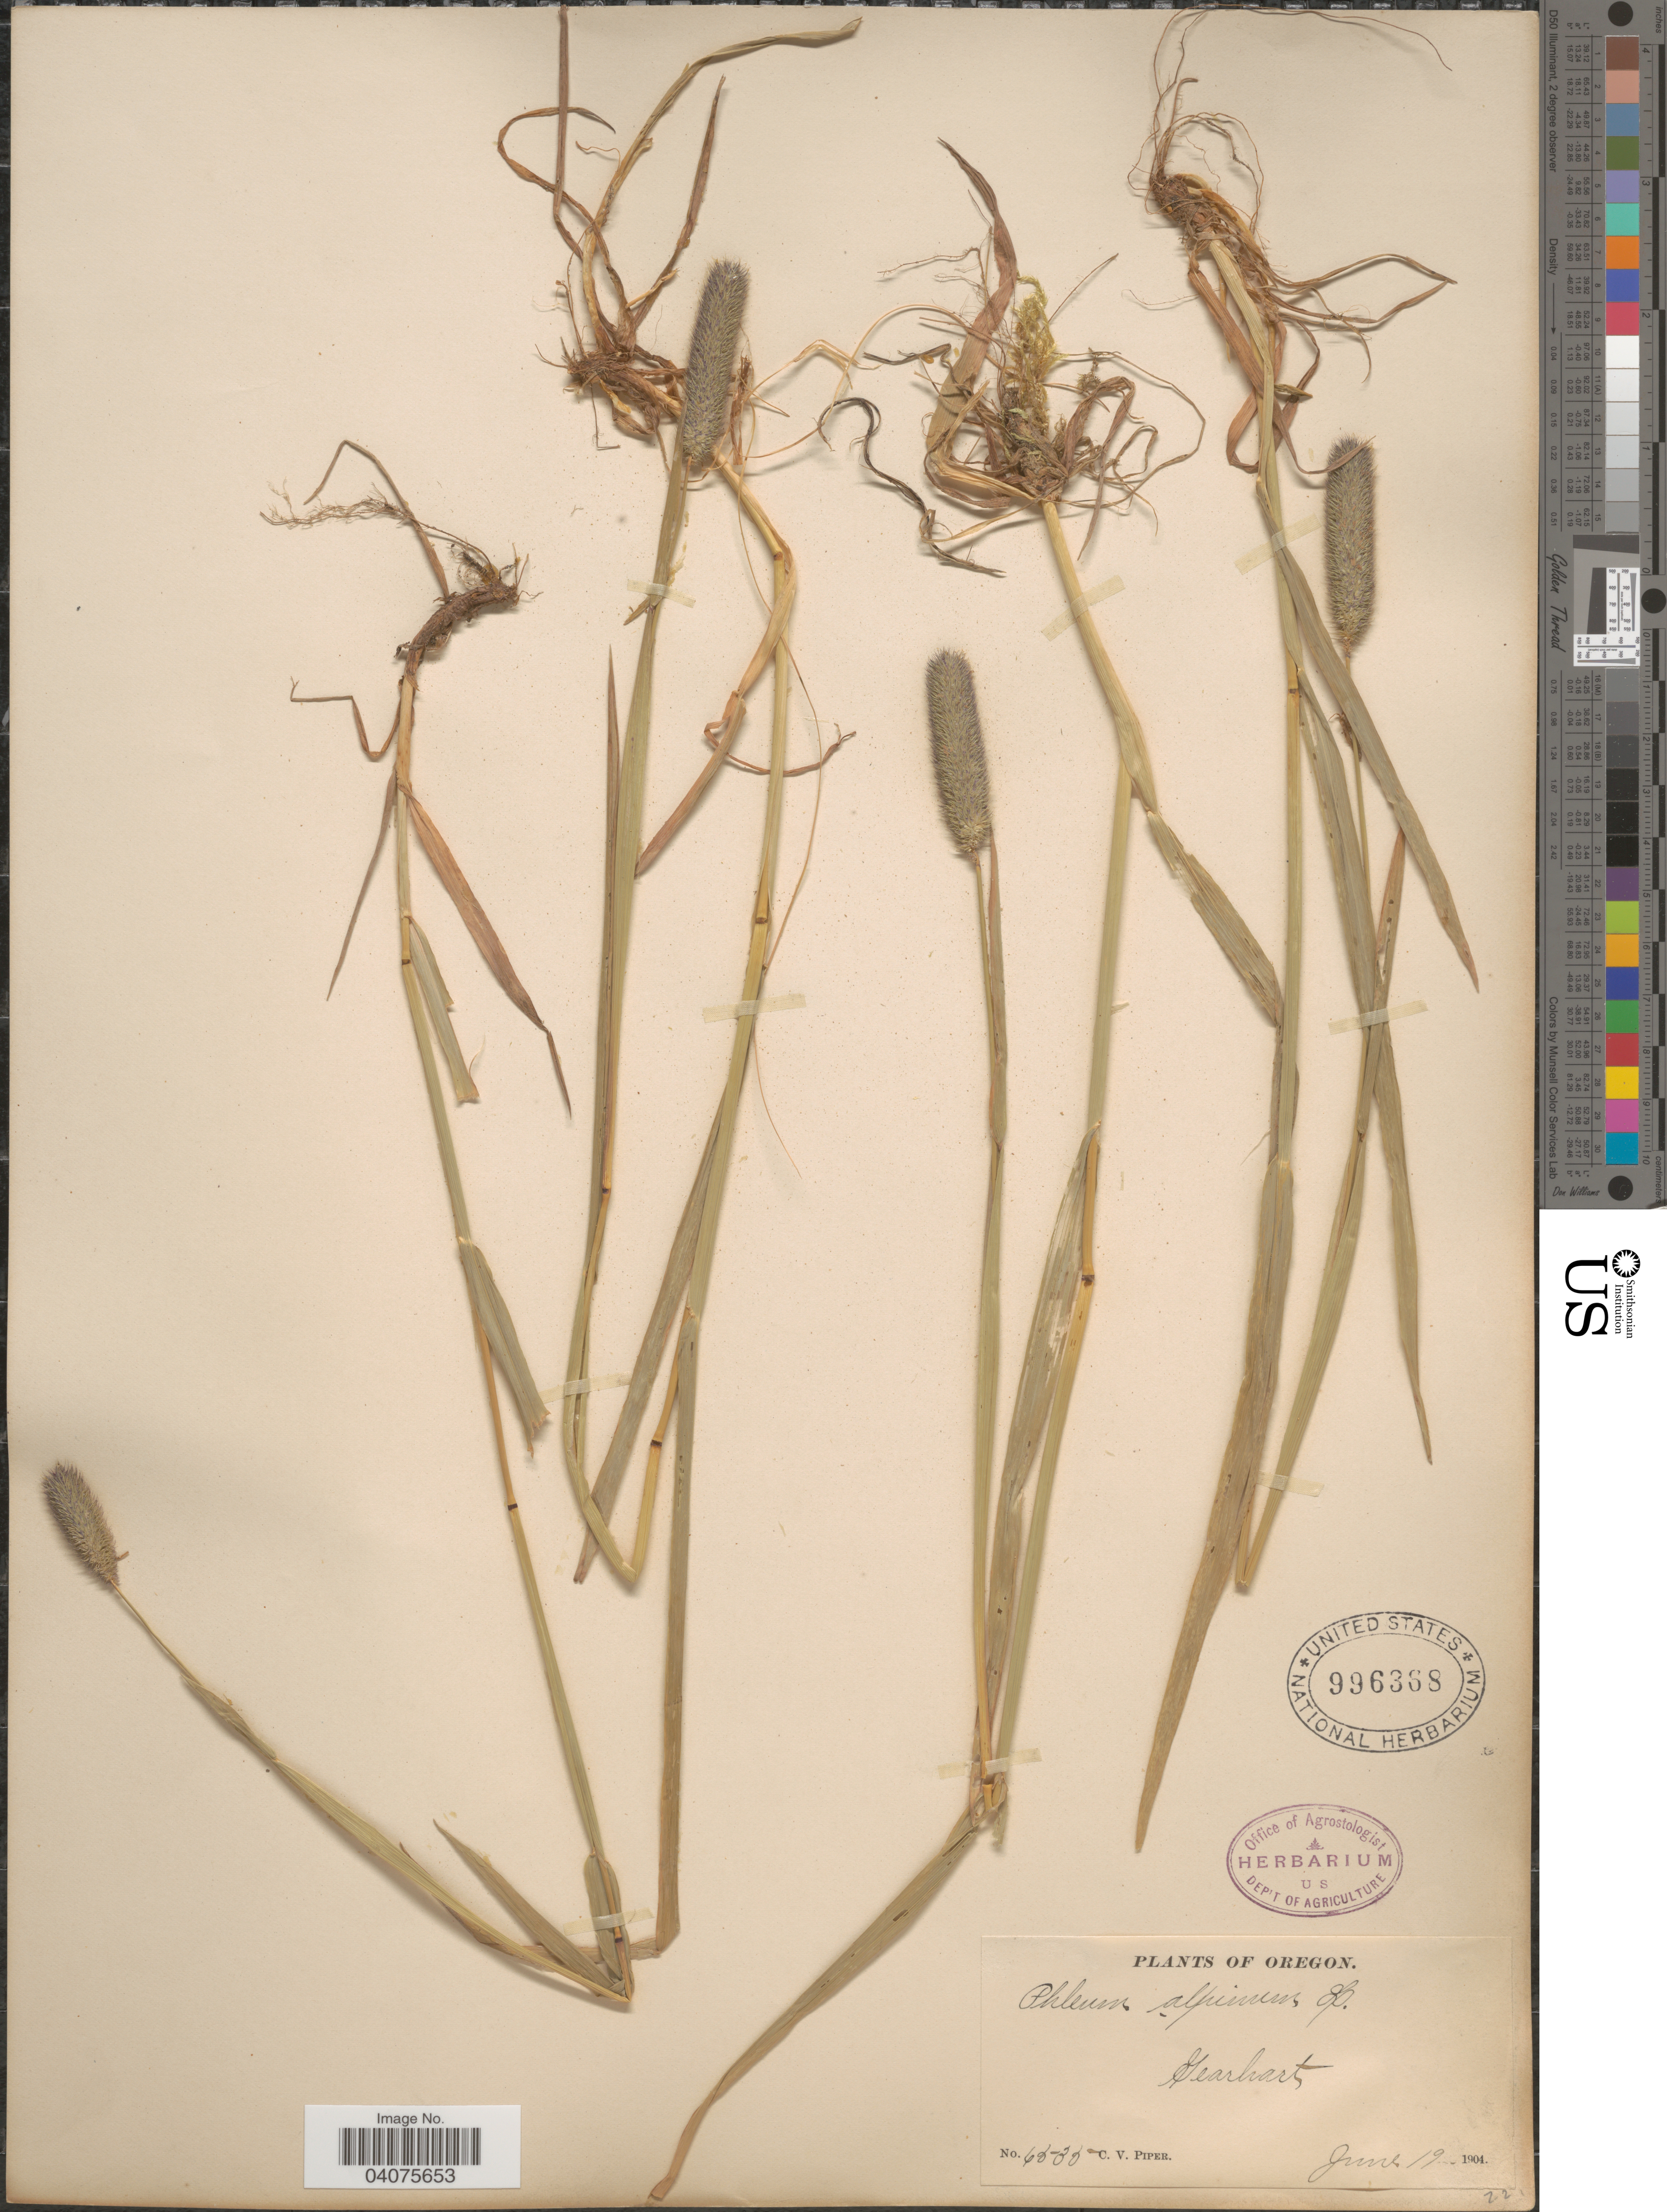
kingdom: Plantae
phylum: Tracheophyta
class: Liliopsida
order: Poales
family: Poaceae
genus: Phleum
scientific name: Phleum alpinum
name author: L.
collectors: C. V. Piper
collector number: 4535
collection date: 1904-06-19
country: United States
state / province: Oregon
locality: Gearheart.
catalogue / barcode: US 996368